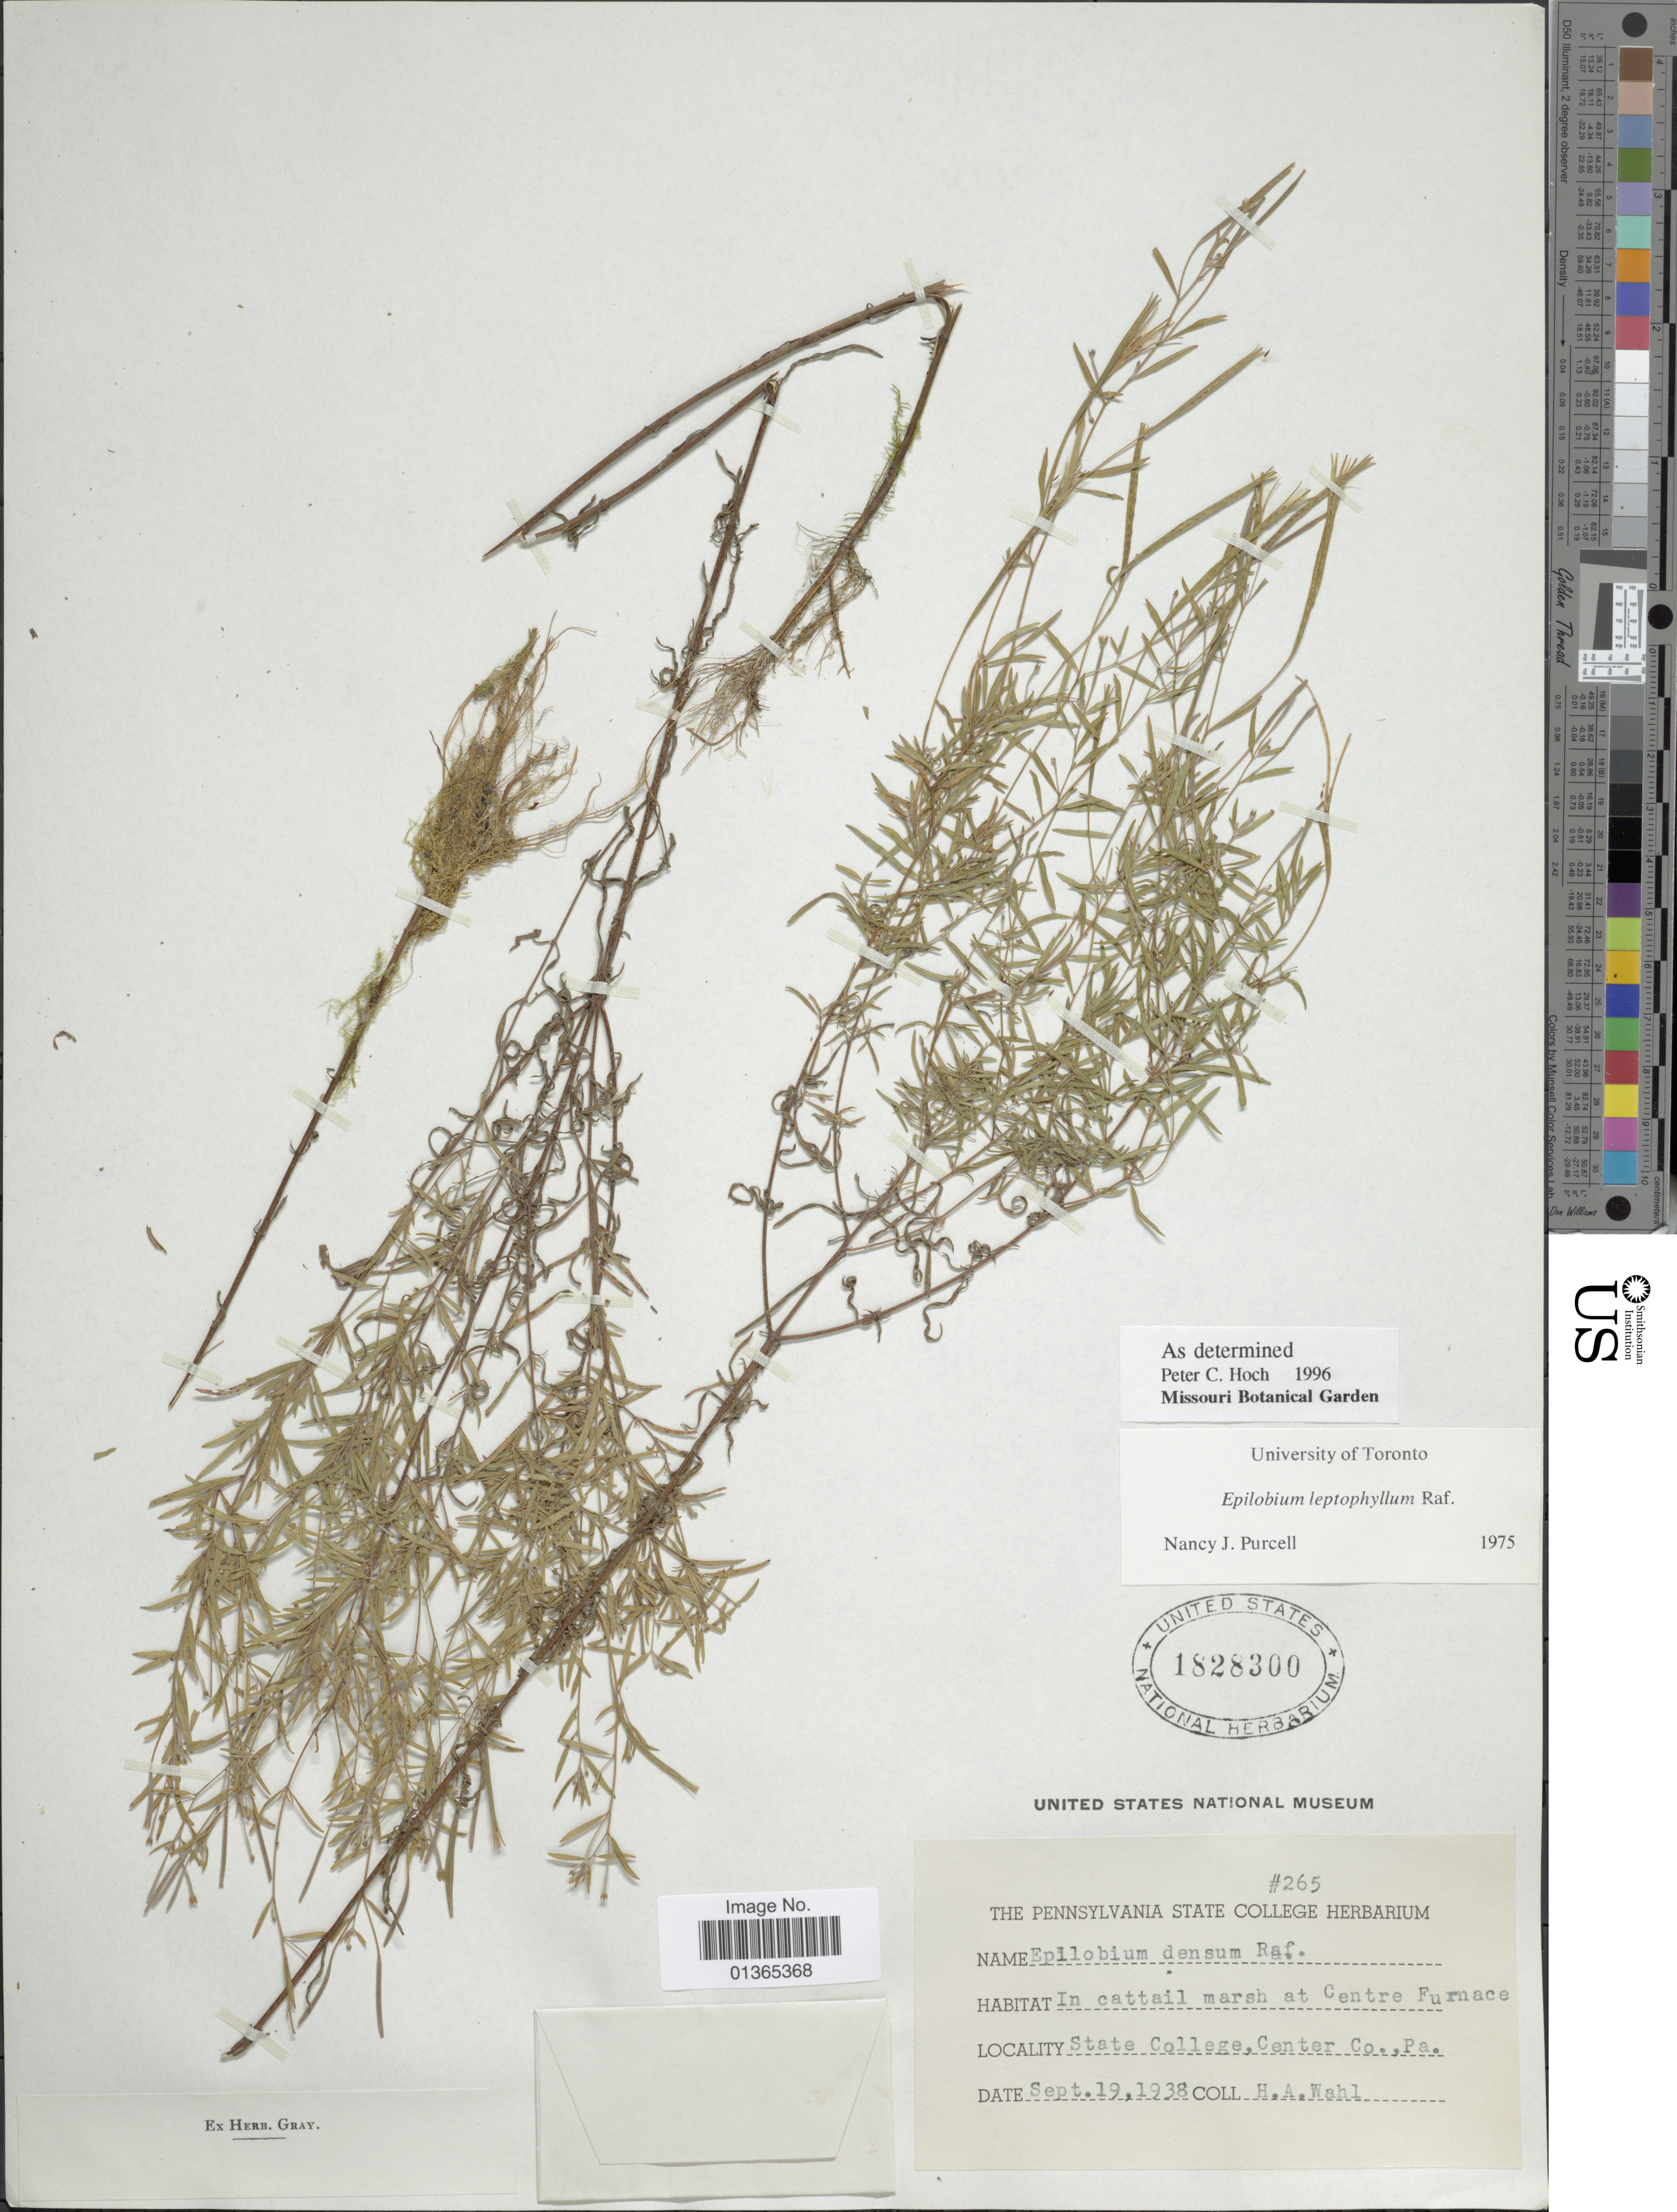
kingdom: Plantae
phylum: Tracheophyta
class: Magnoliopsida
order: Myrtales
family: Onagraceae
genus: Epilobium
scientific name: Epilobium leptophyllum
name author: Raf.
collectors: H. A. Wahl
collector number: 265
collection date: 1938-09-19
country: United States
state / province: Pennsylvania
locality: State College, Center Co.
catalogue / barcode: US 1828300